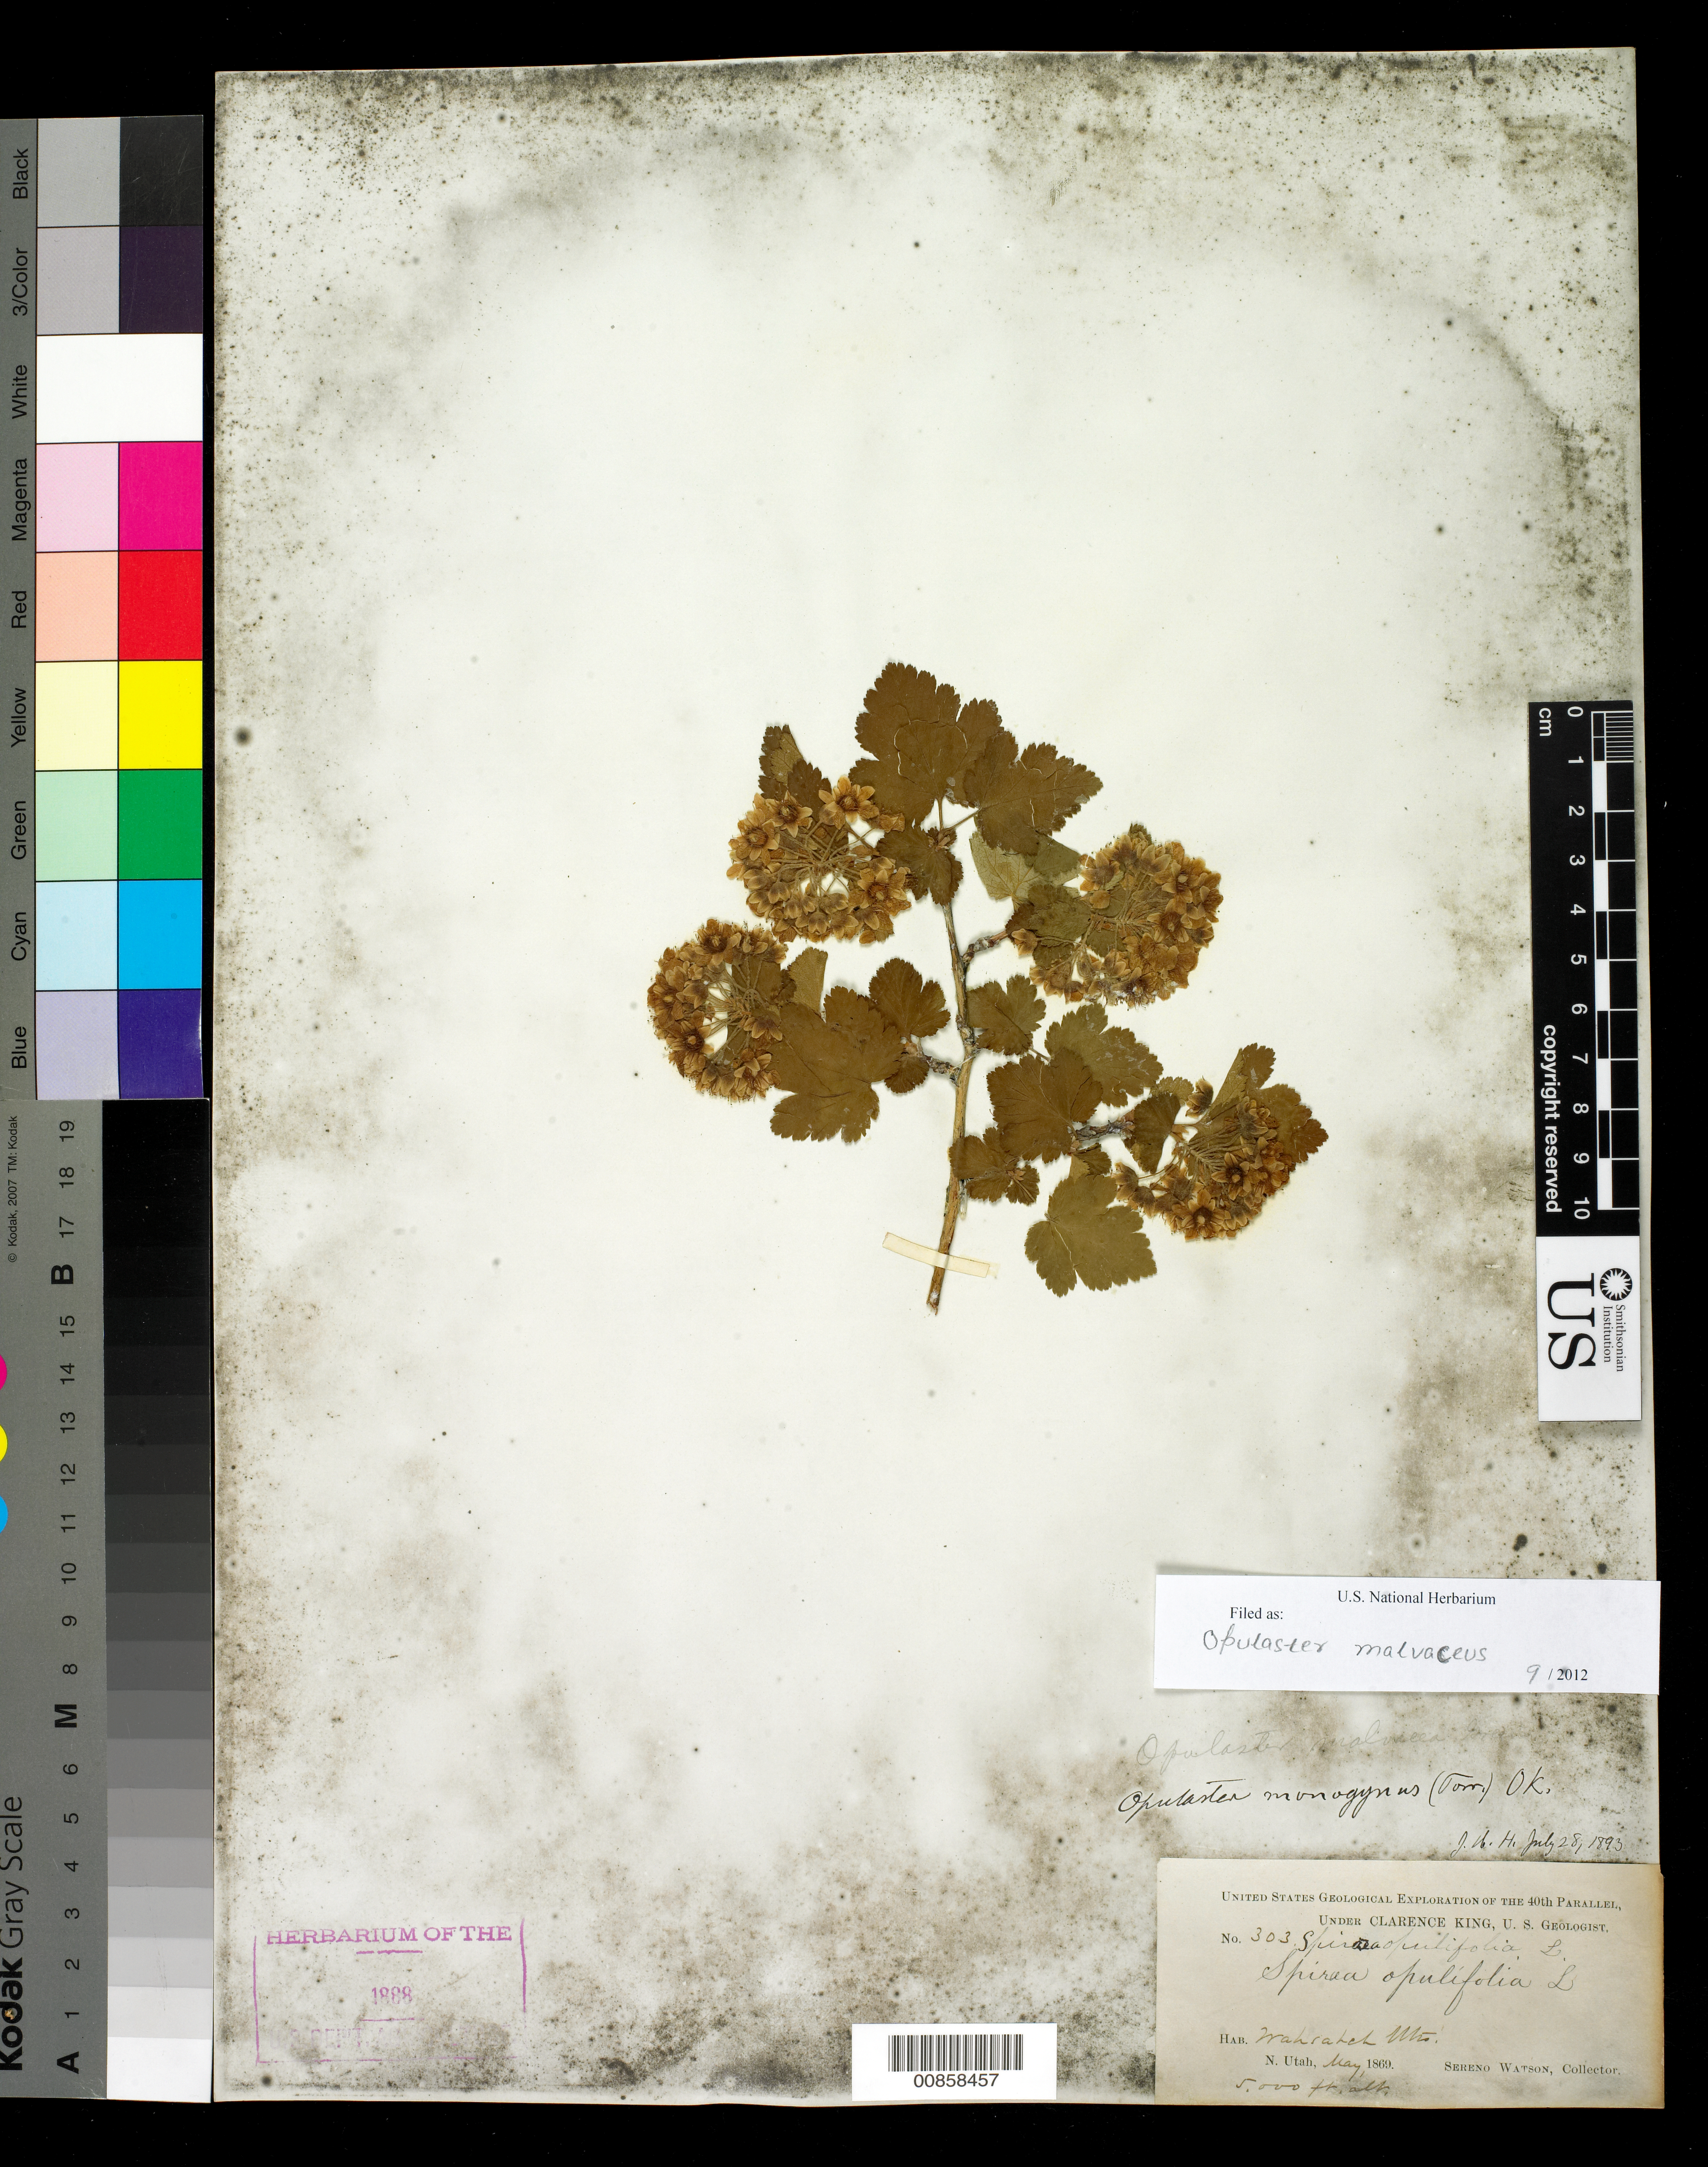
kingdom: Plantae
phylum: Tracheophyta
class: Magnoliopsida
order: Rosales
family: Rosaceae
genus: Physocarpus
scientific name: Physocarpus malvaceus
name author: (Greene) Kuntze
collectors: S. Watson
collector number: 303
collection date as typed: May 1869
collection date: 1869-05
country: United States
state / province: Utah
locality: Wasatch Mts, N. Utah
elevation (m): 1524